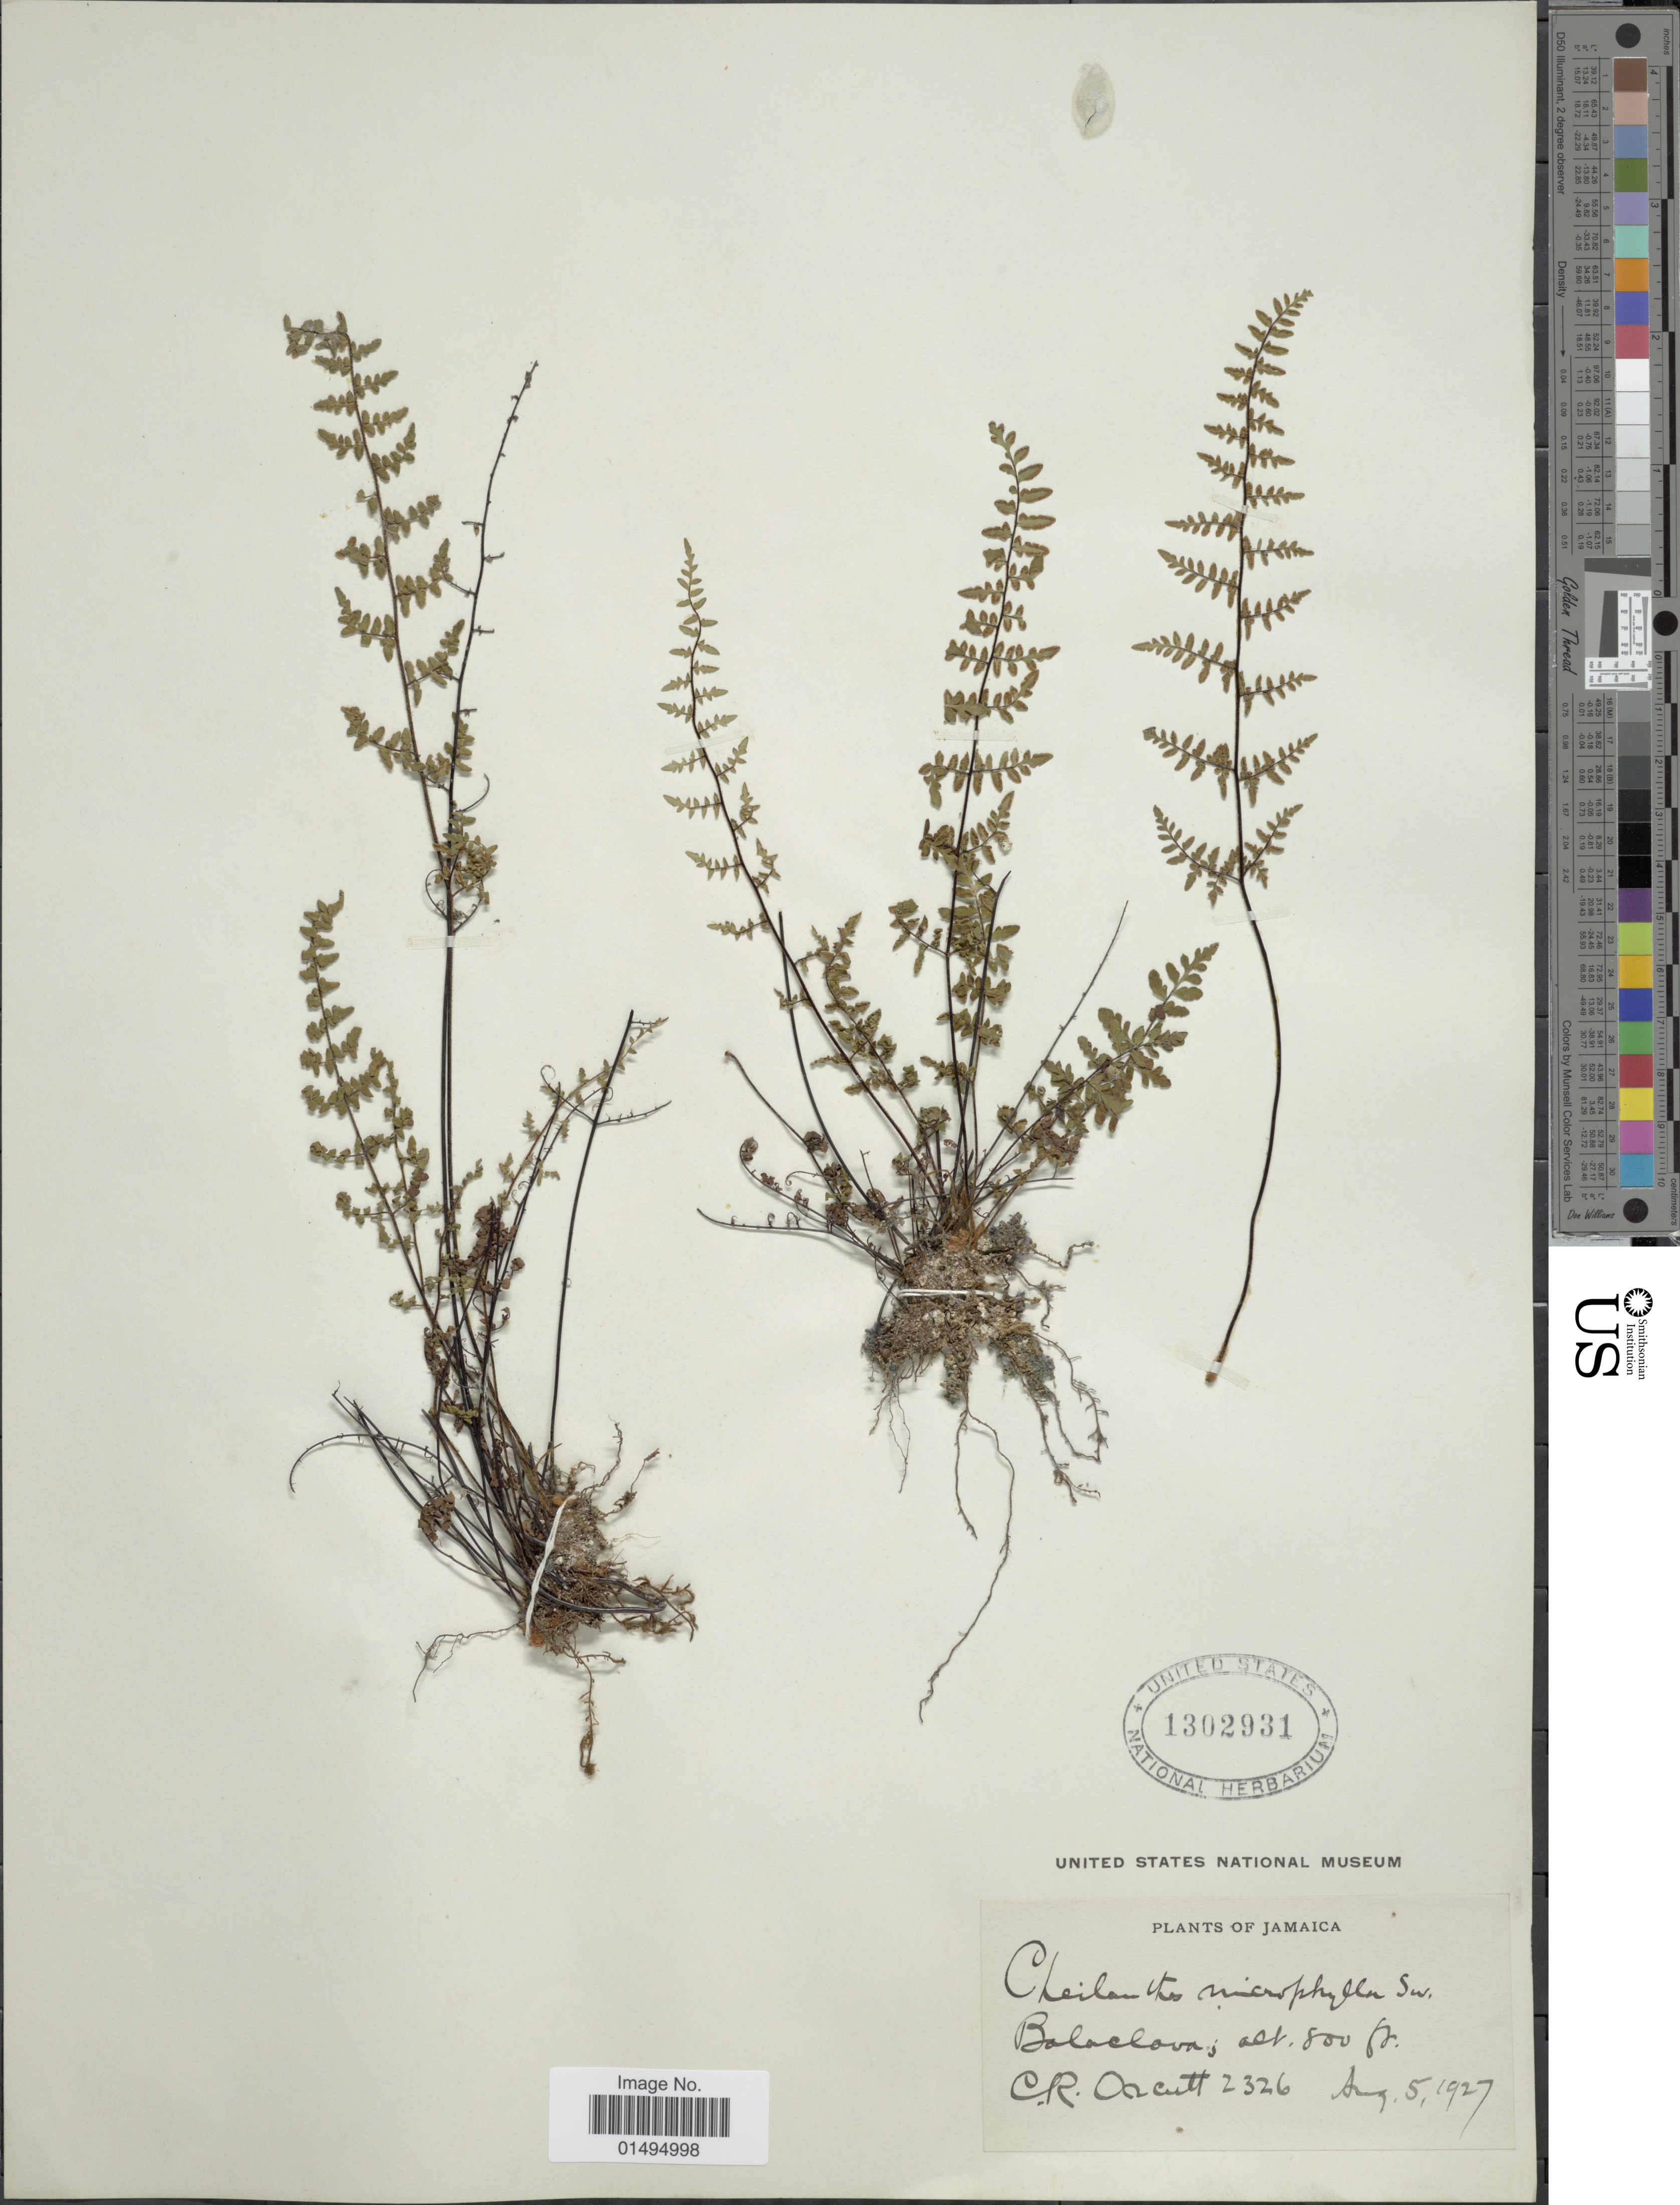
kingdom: Plantae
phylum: Tracheophyta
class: Polypodiopsida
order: Polypodiales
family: Pteridaceae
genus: Myriopteris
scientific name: Myriopteris microphylla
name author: (Sw.) Grusz & Windham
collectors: C. R. Orcutt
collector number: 2326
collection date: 1927-08-05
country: Jamaica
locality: Jamaica, Balaclova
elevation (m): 244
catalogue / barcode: US 1302931